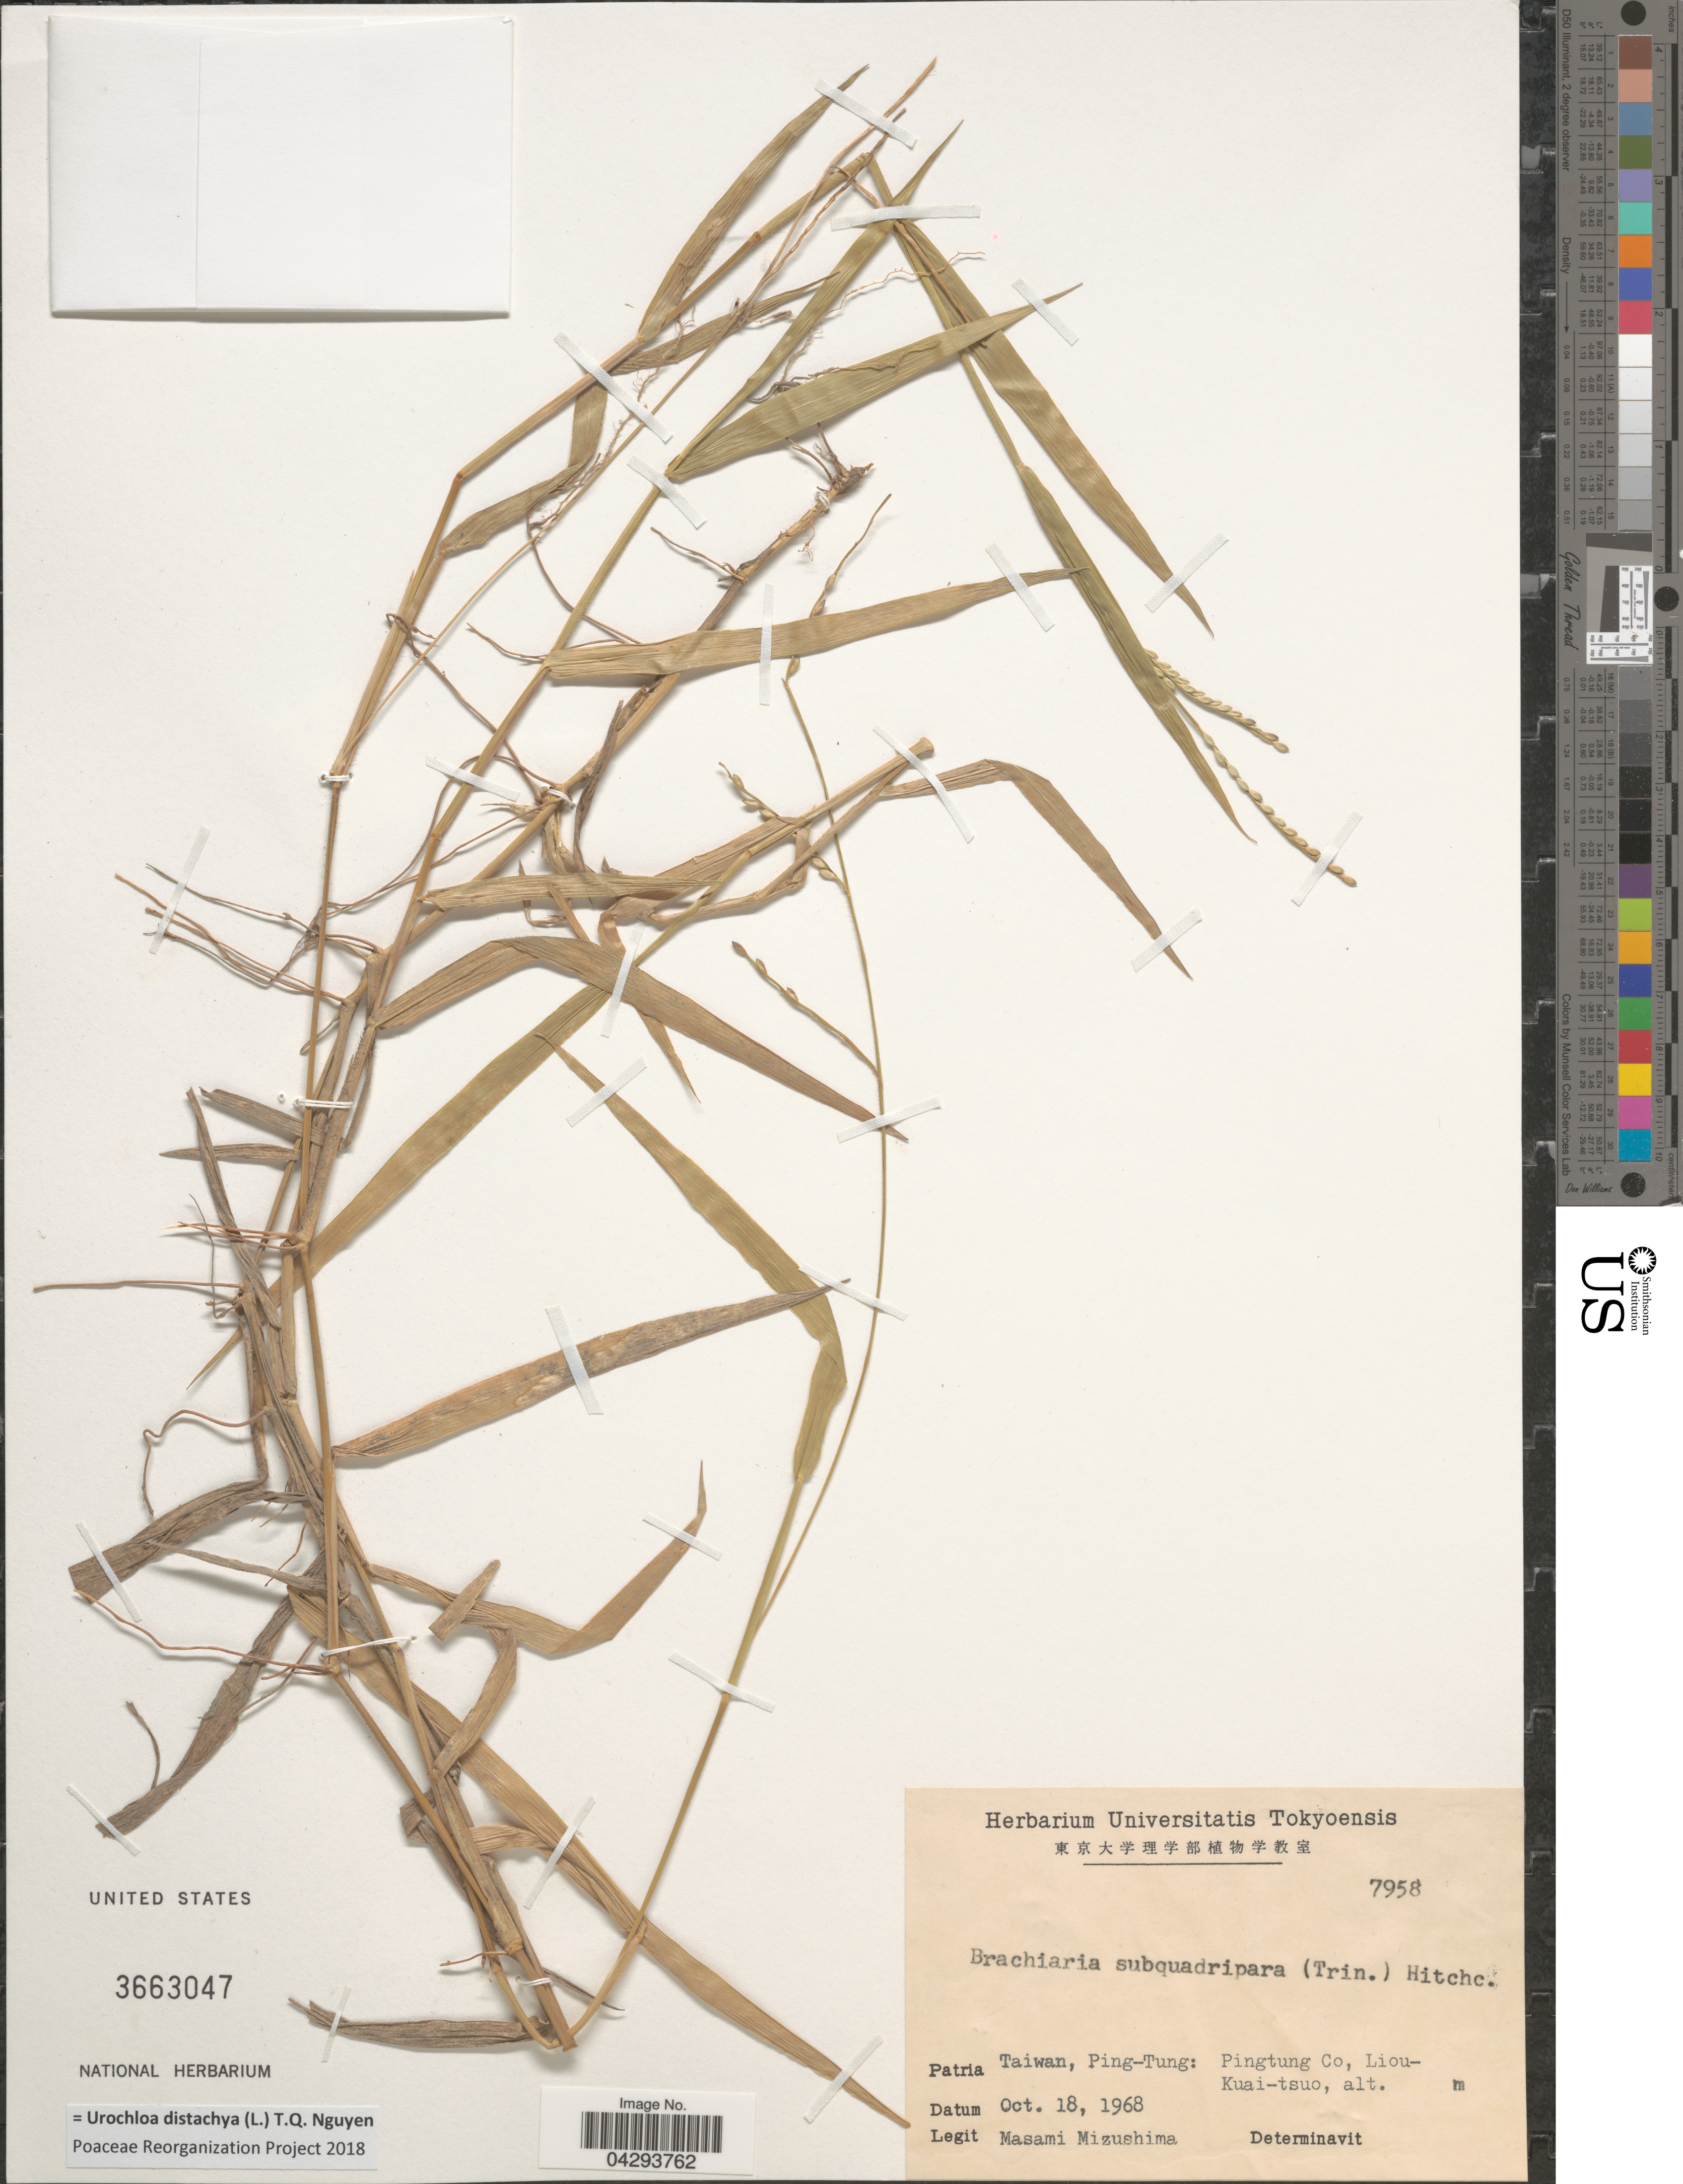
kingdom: Plantae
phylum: Tracheophyta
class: Liliopsida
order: Poales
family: Poaceae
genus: Urochloa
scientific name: Urochloa distachya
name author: (L.) T.Q. Nguyen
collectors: M. Mizushima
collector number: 7958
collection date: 1968-10-18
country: Taiwan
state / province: Pingtung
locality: Pingtung Co, Liou-Kuai-tsou.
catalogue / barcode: US 3663047